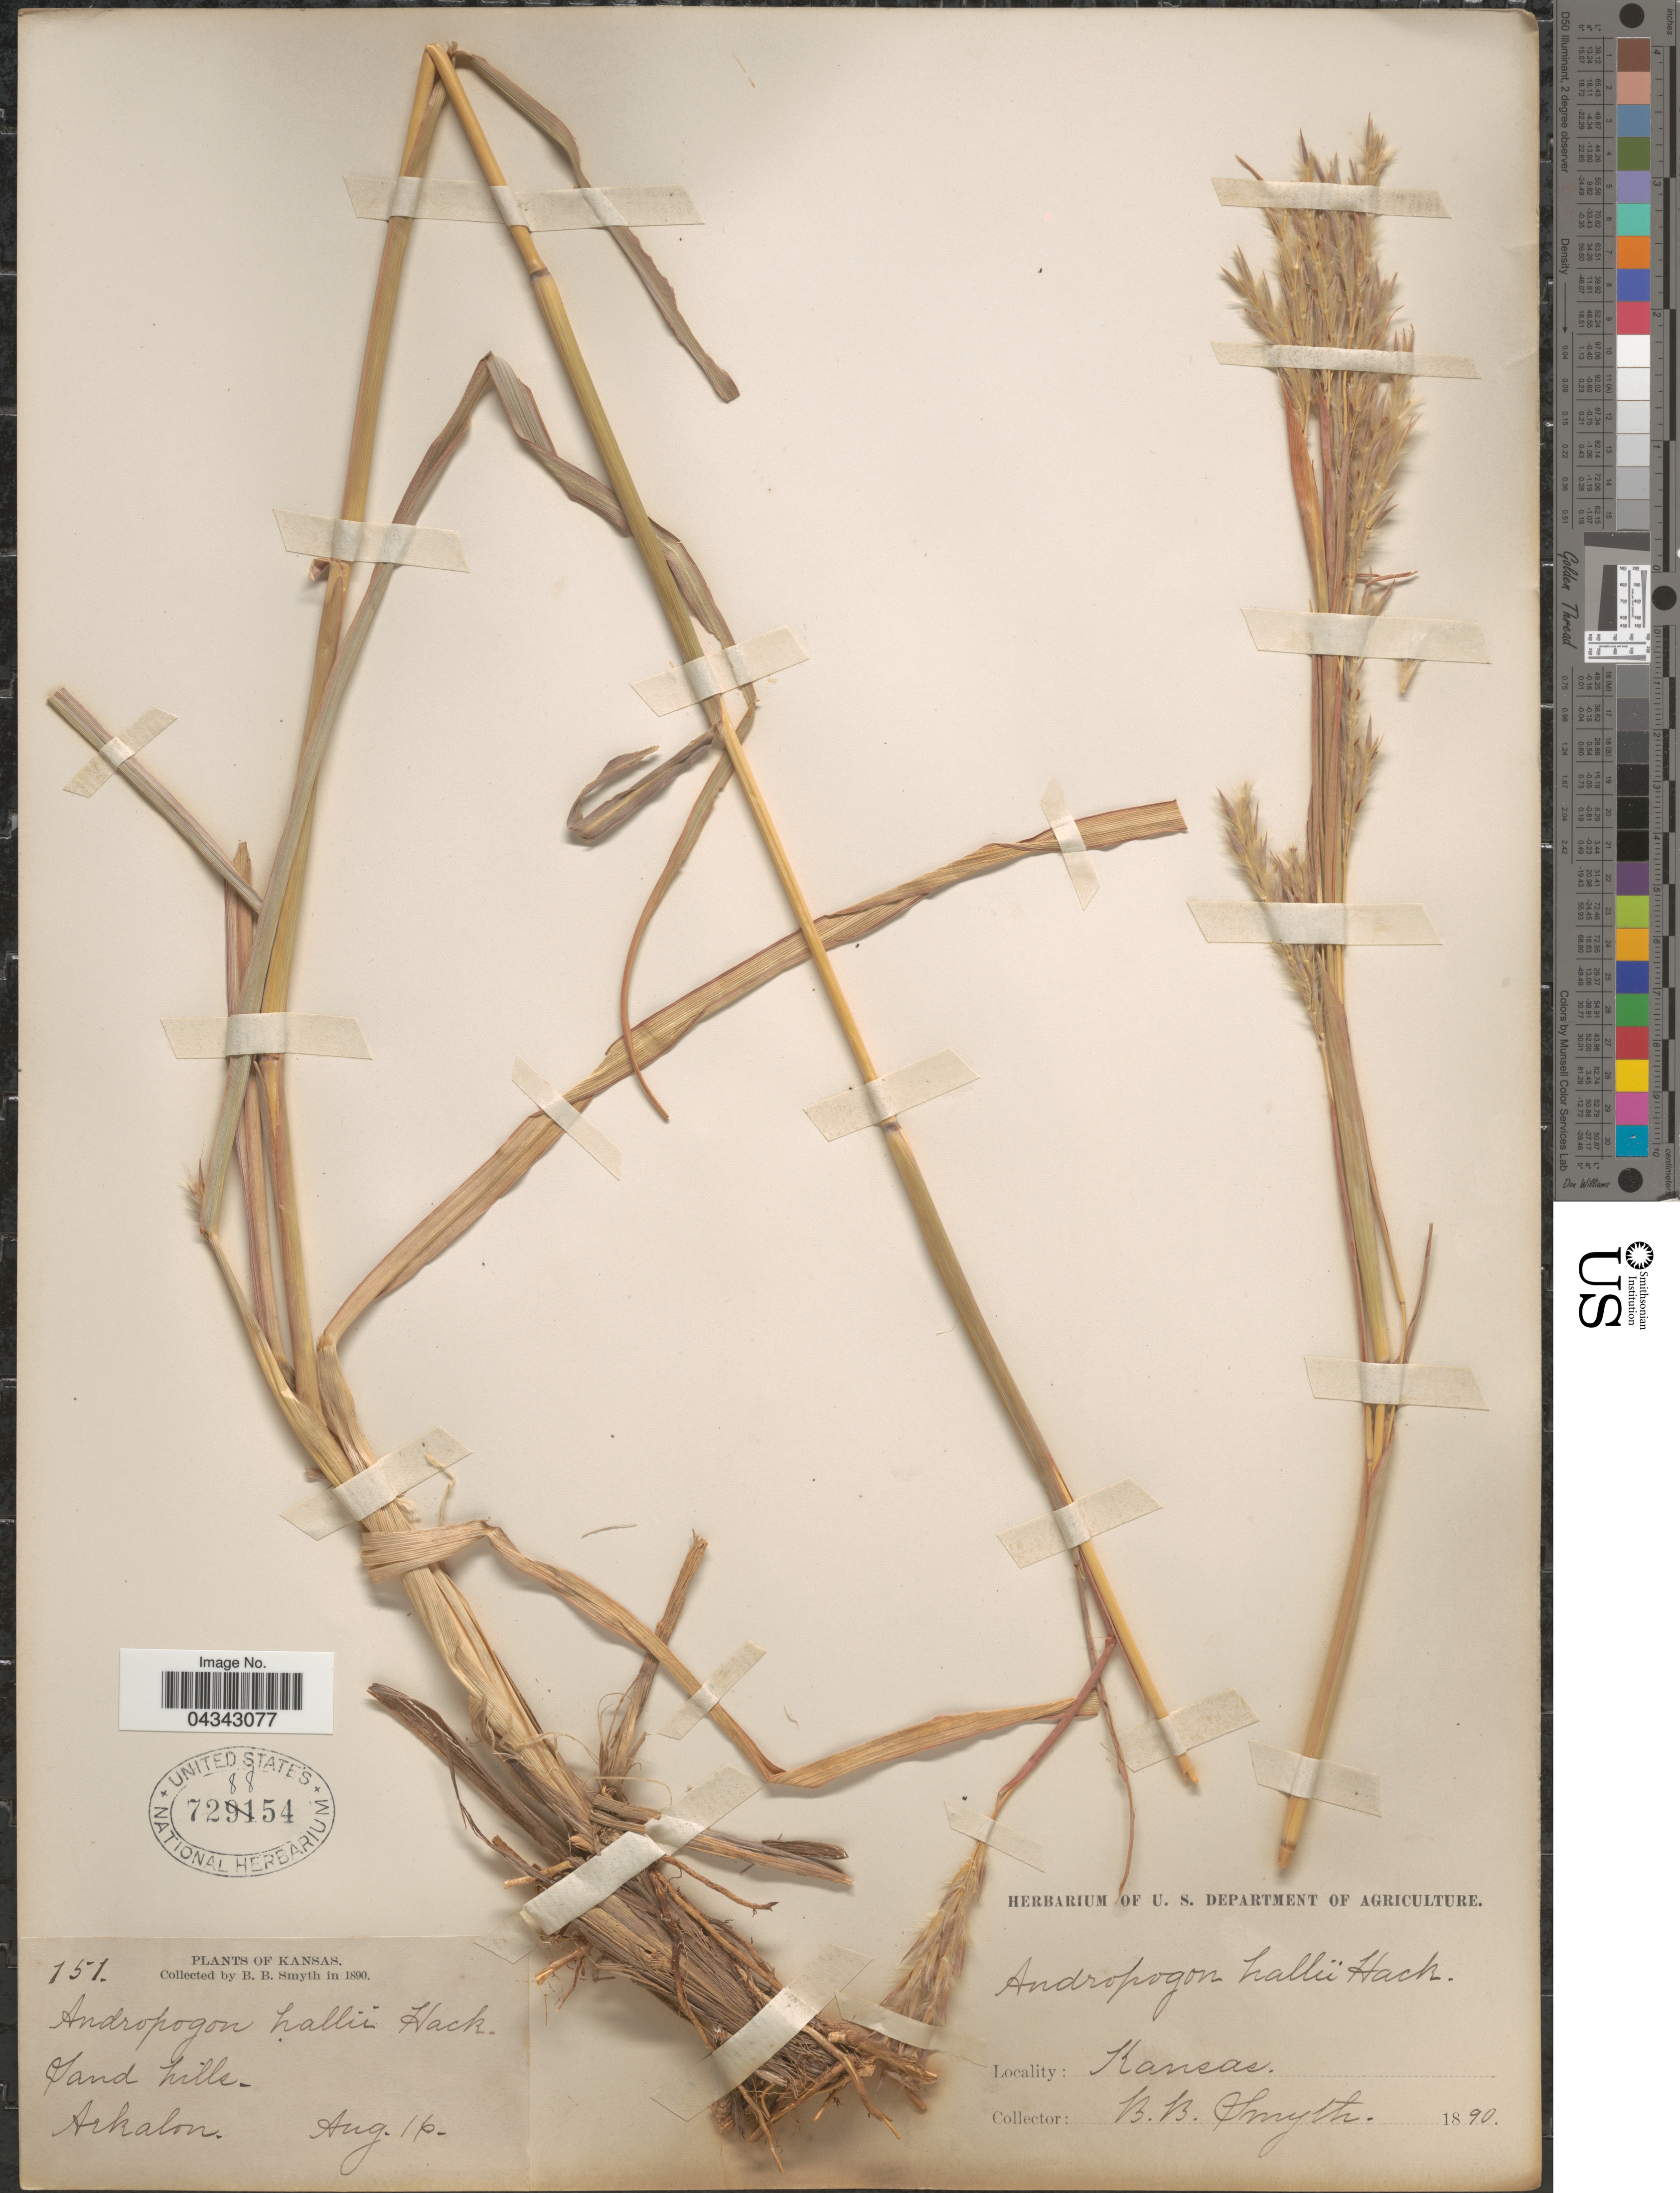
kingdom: Plantae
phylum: Tracheophyta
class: Liliopsida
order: Poales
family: Poaceae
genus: Andropogon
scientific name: Andropogon gerardii subsp. hallii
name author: (Hack.) Wipff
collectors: B. Smyth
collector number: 151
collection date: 1890-08-16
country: United States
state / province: Kansas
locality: Arkalon.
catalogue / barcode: US 728854